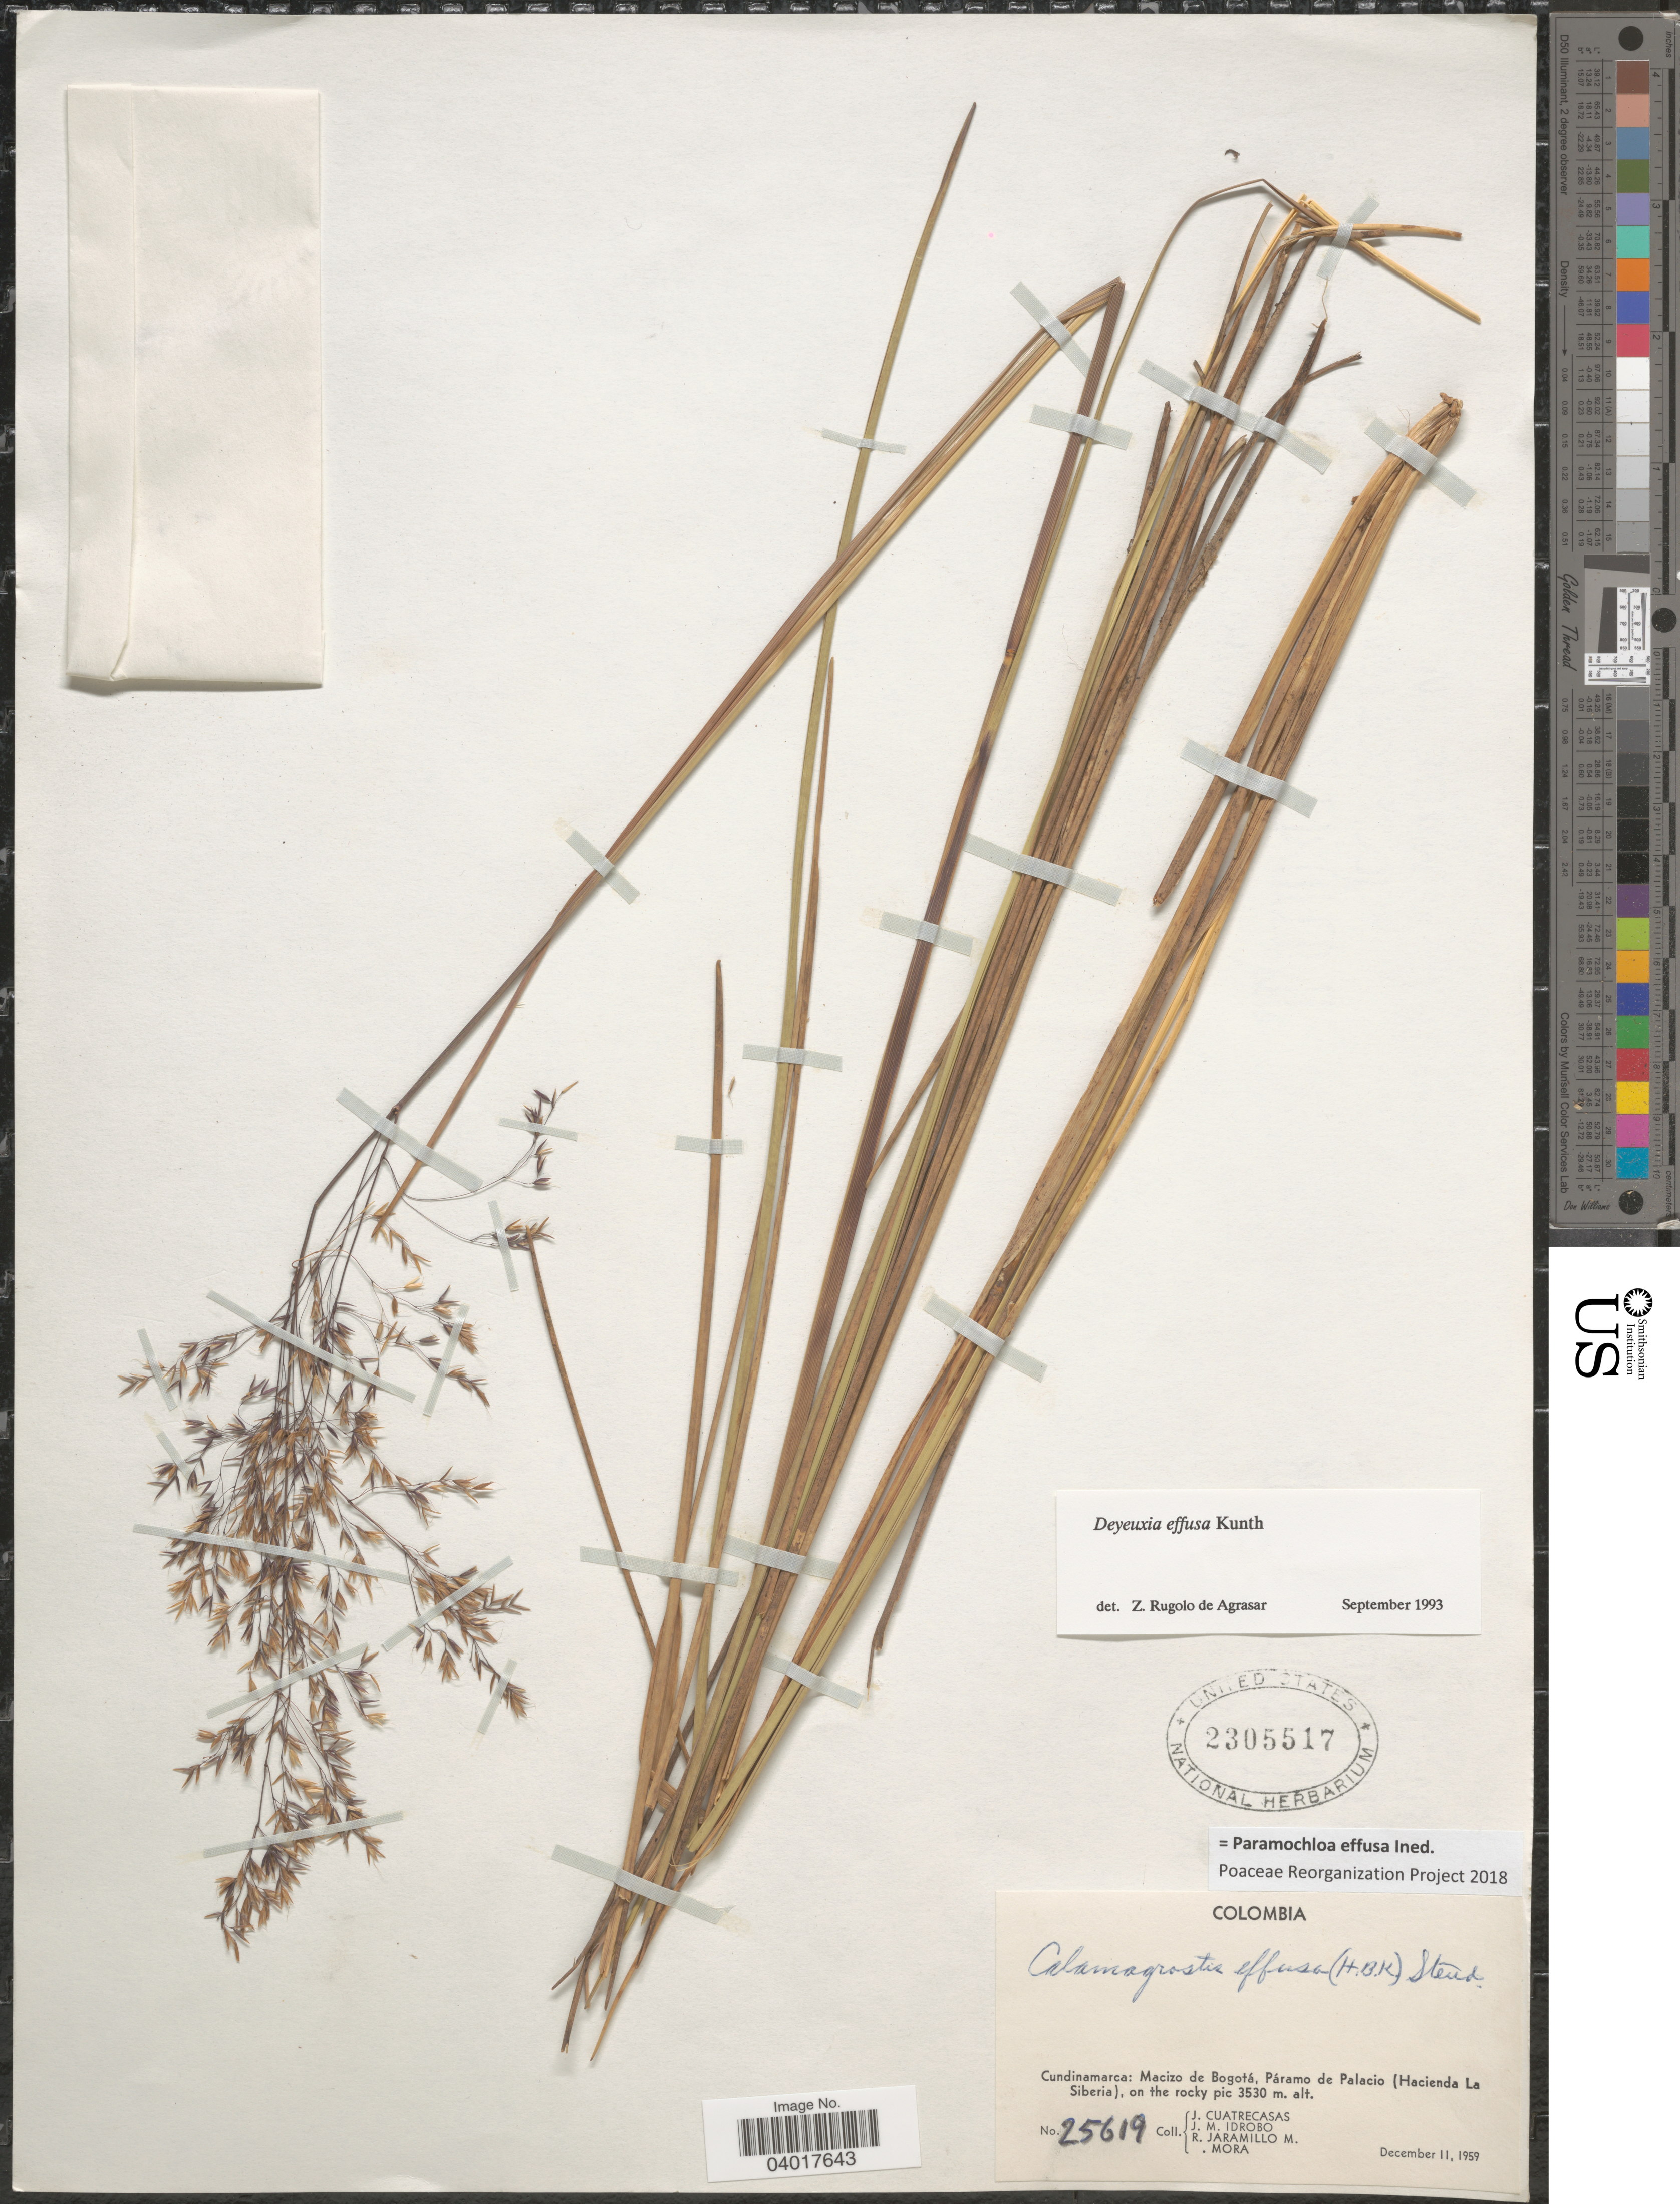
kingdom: Plantae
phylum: Tracheophyta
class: Liliopsida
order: Poales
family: Poaceae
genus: Paramochloa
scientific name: Paramochloa effusa ined.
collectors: J. Cuatrecasas, J. M. Idrobo, R. Jaramillo M. & Mora, --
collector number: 25619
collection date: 1959-12-11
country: Colombia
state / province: Cundinamarca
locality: Macizo de Bogotá, Páramo de Palacio (Hacienda La Siberia), on the rocky pie.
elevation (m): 3530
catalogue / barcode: US 2305517